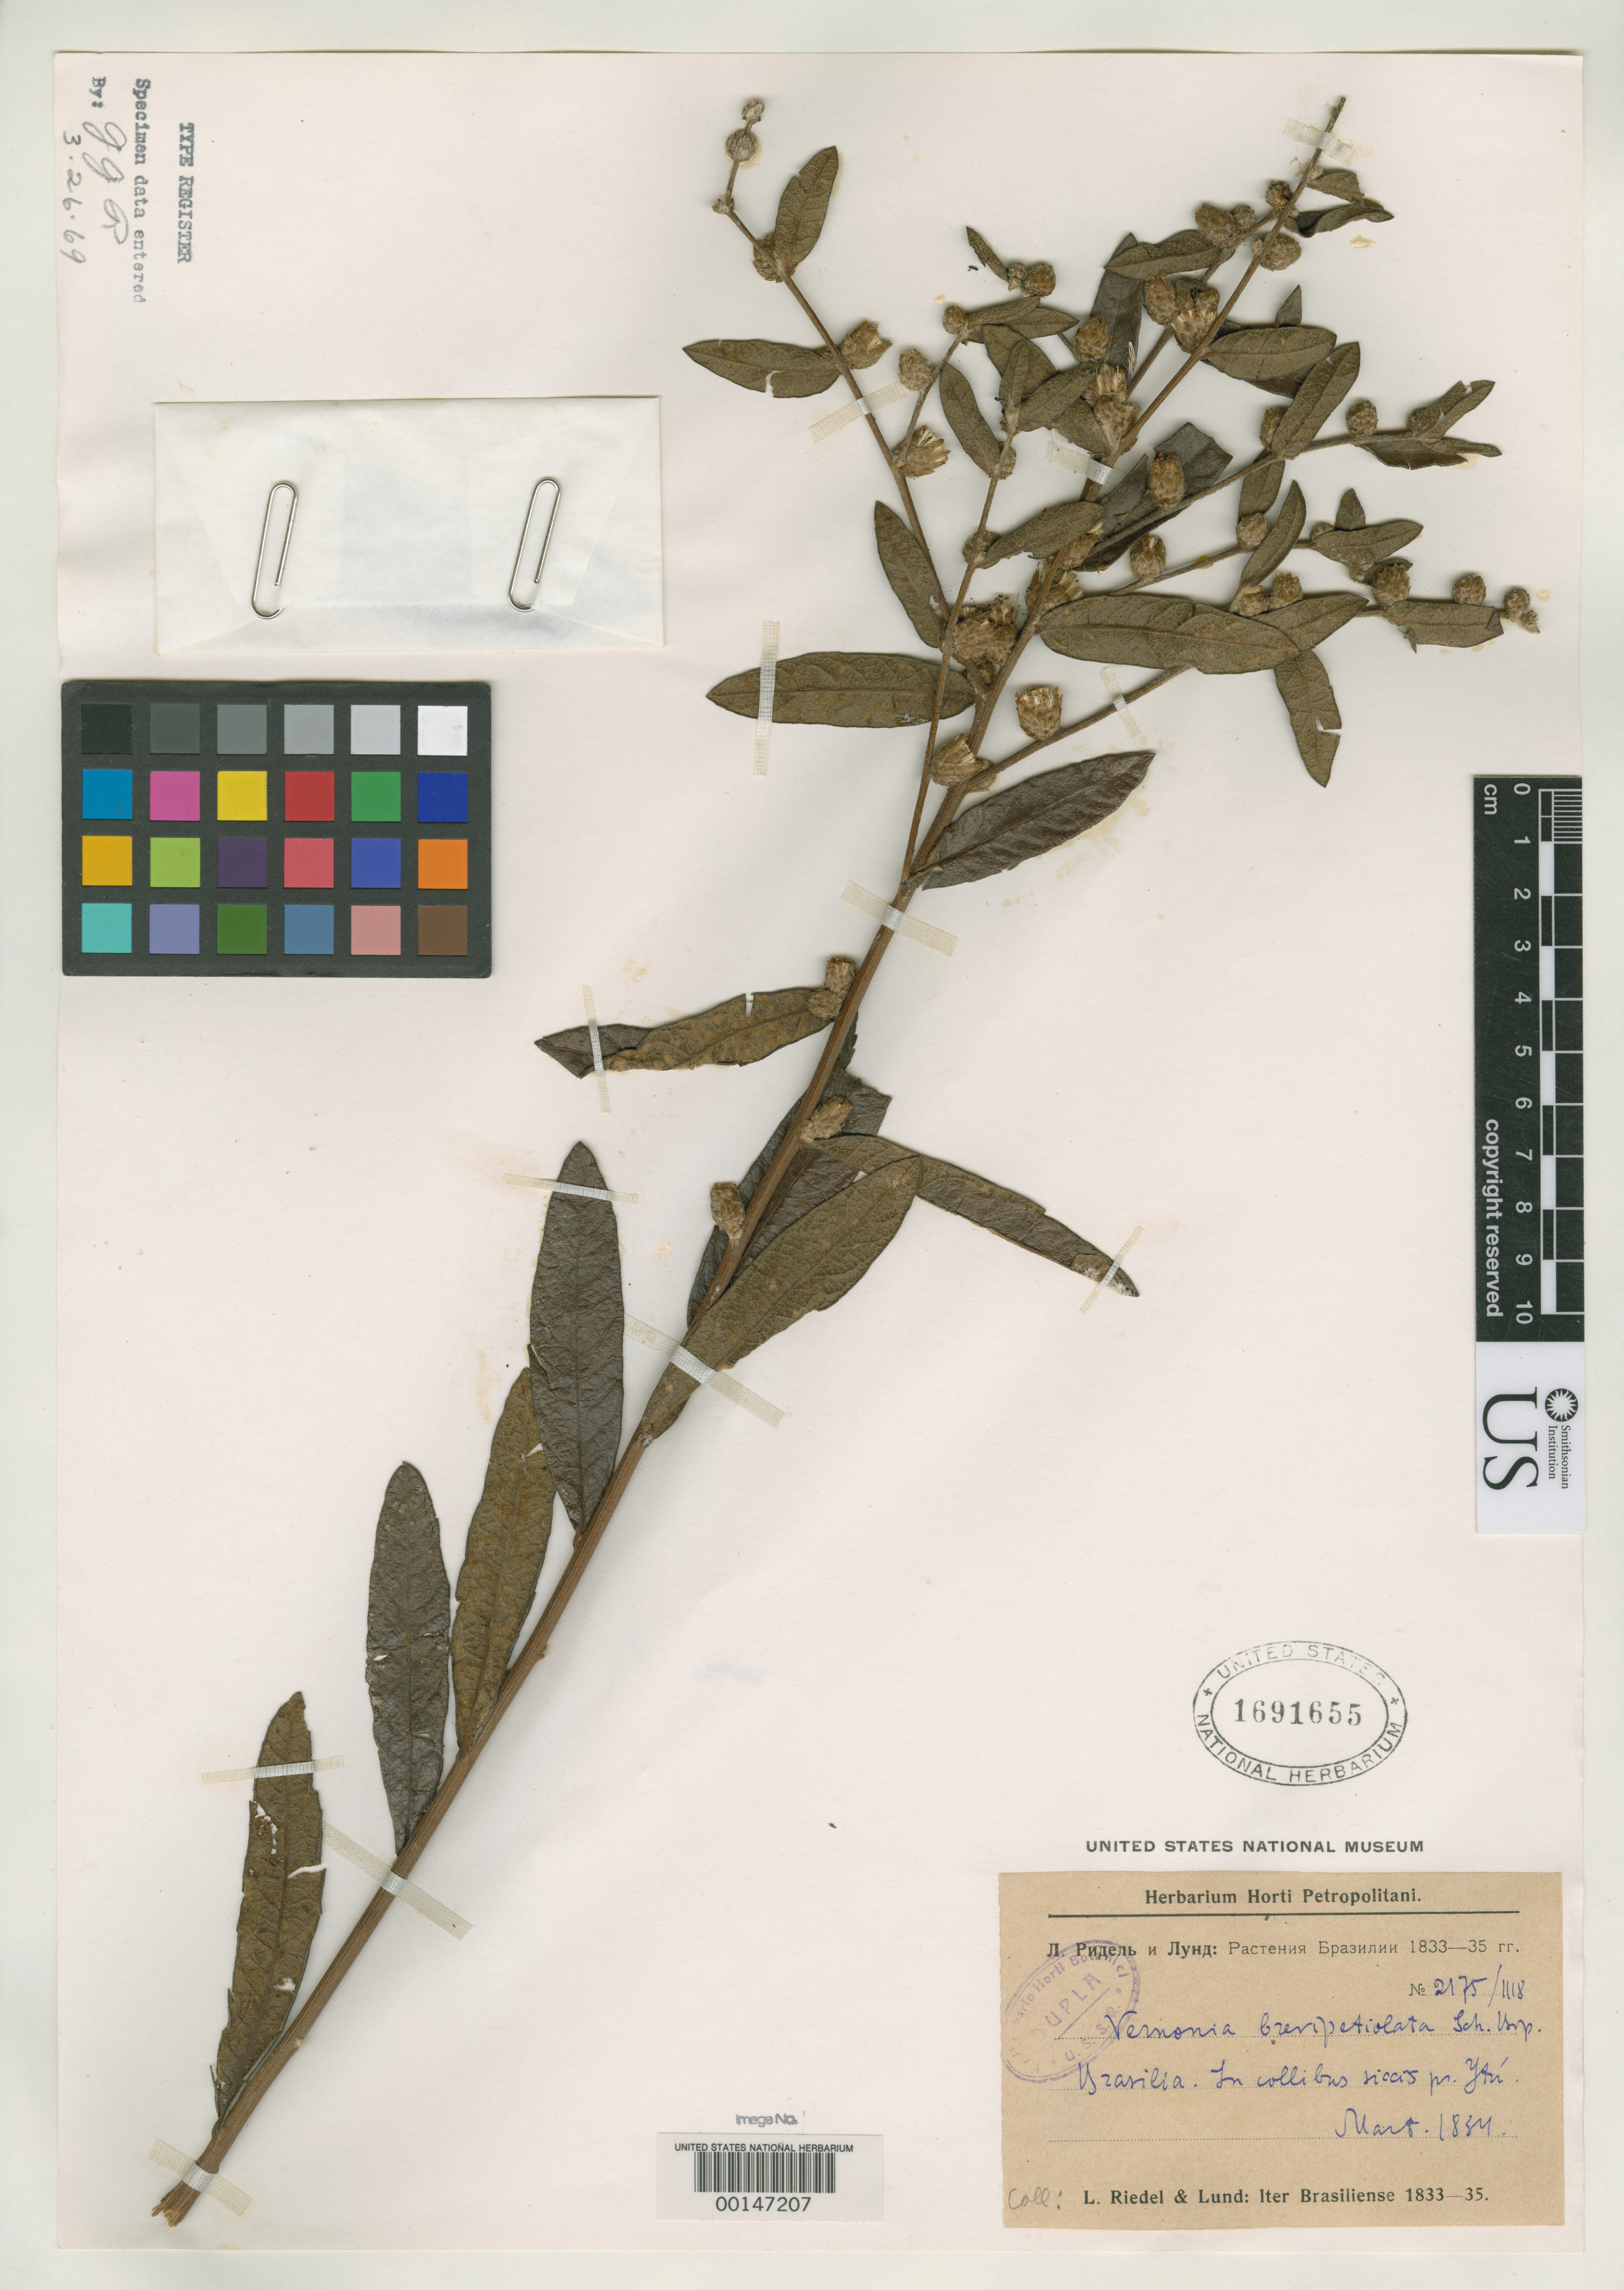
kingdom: Plantae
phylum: Tracheophyta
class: Magnoliopsida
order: Asterales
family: Asteraceae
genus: Vernonia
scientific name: Vernonia brevipetiolata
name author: Sch. Bip. ex Baker in Mart.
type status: Isosyntype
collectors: L. Riedel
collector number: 1118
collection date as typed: Mar 1834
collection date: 1834-03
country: Brazil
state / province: Minas Gerais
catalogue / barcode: US 1691655